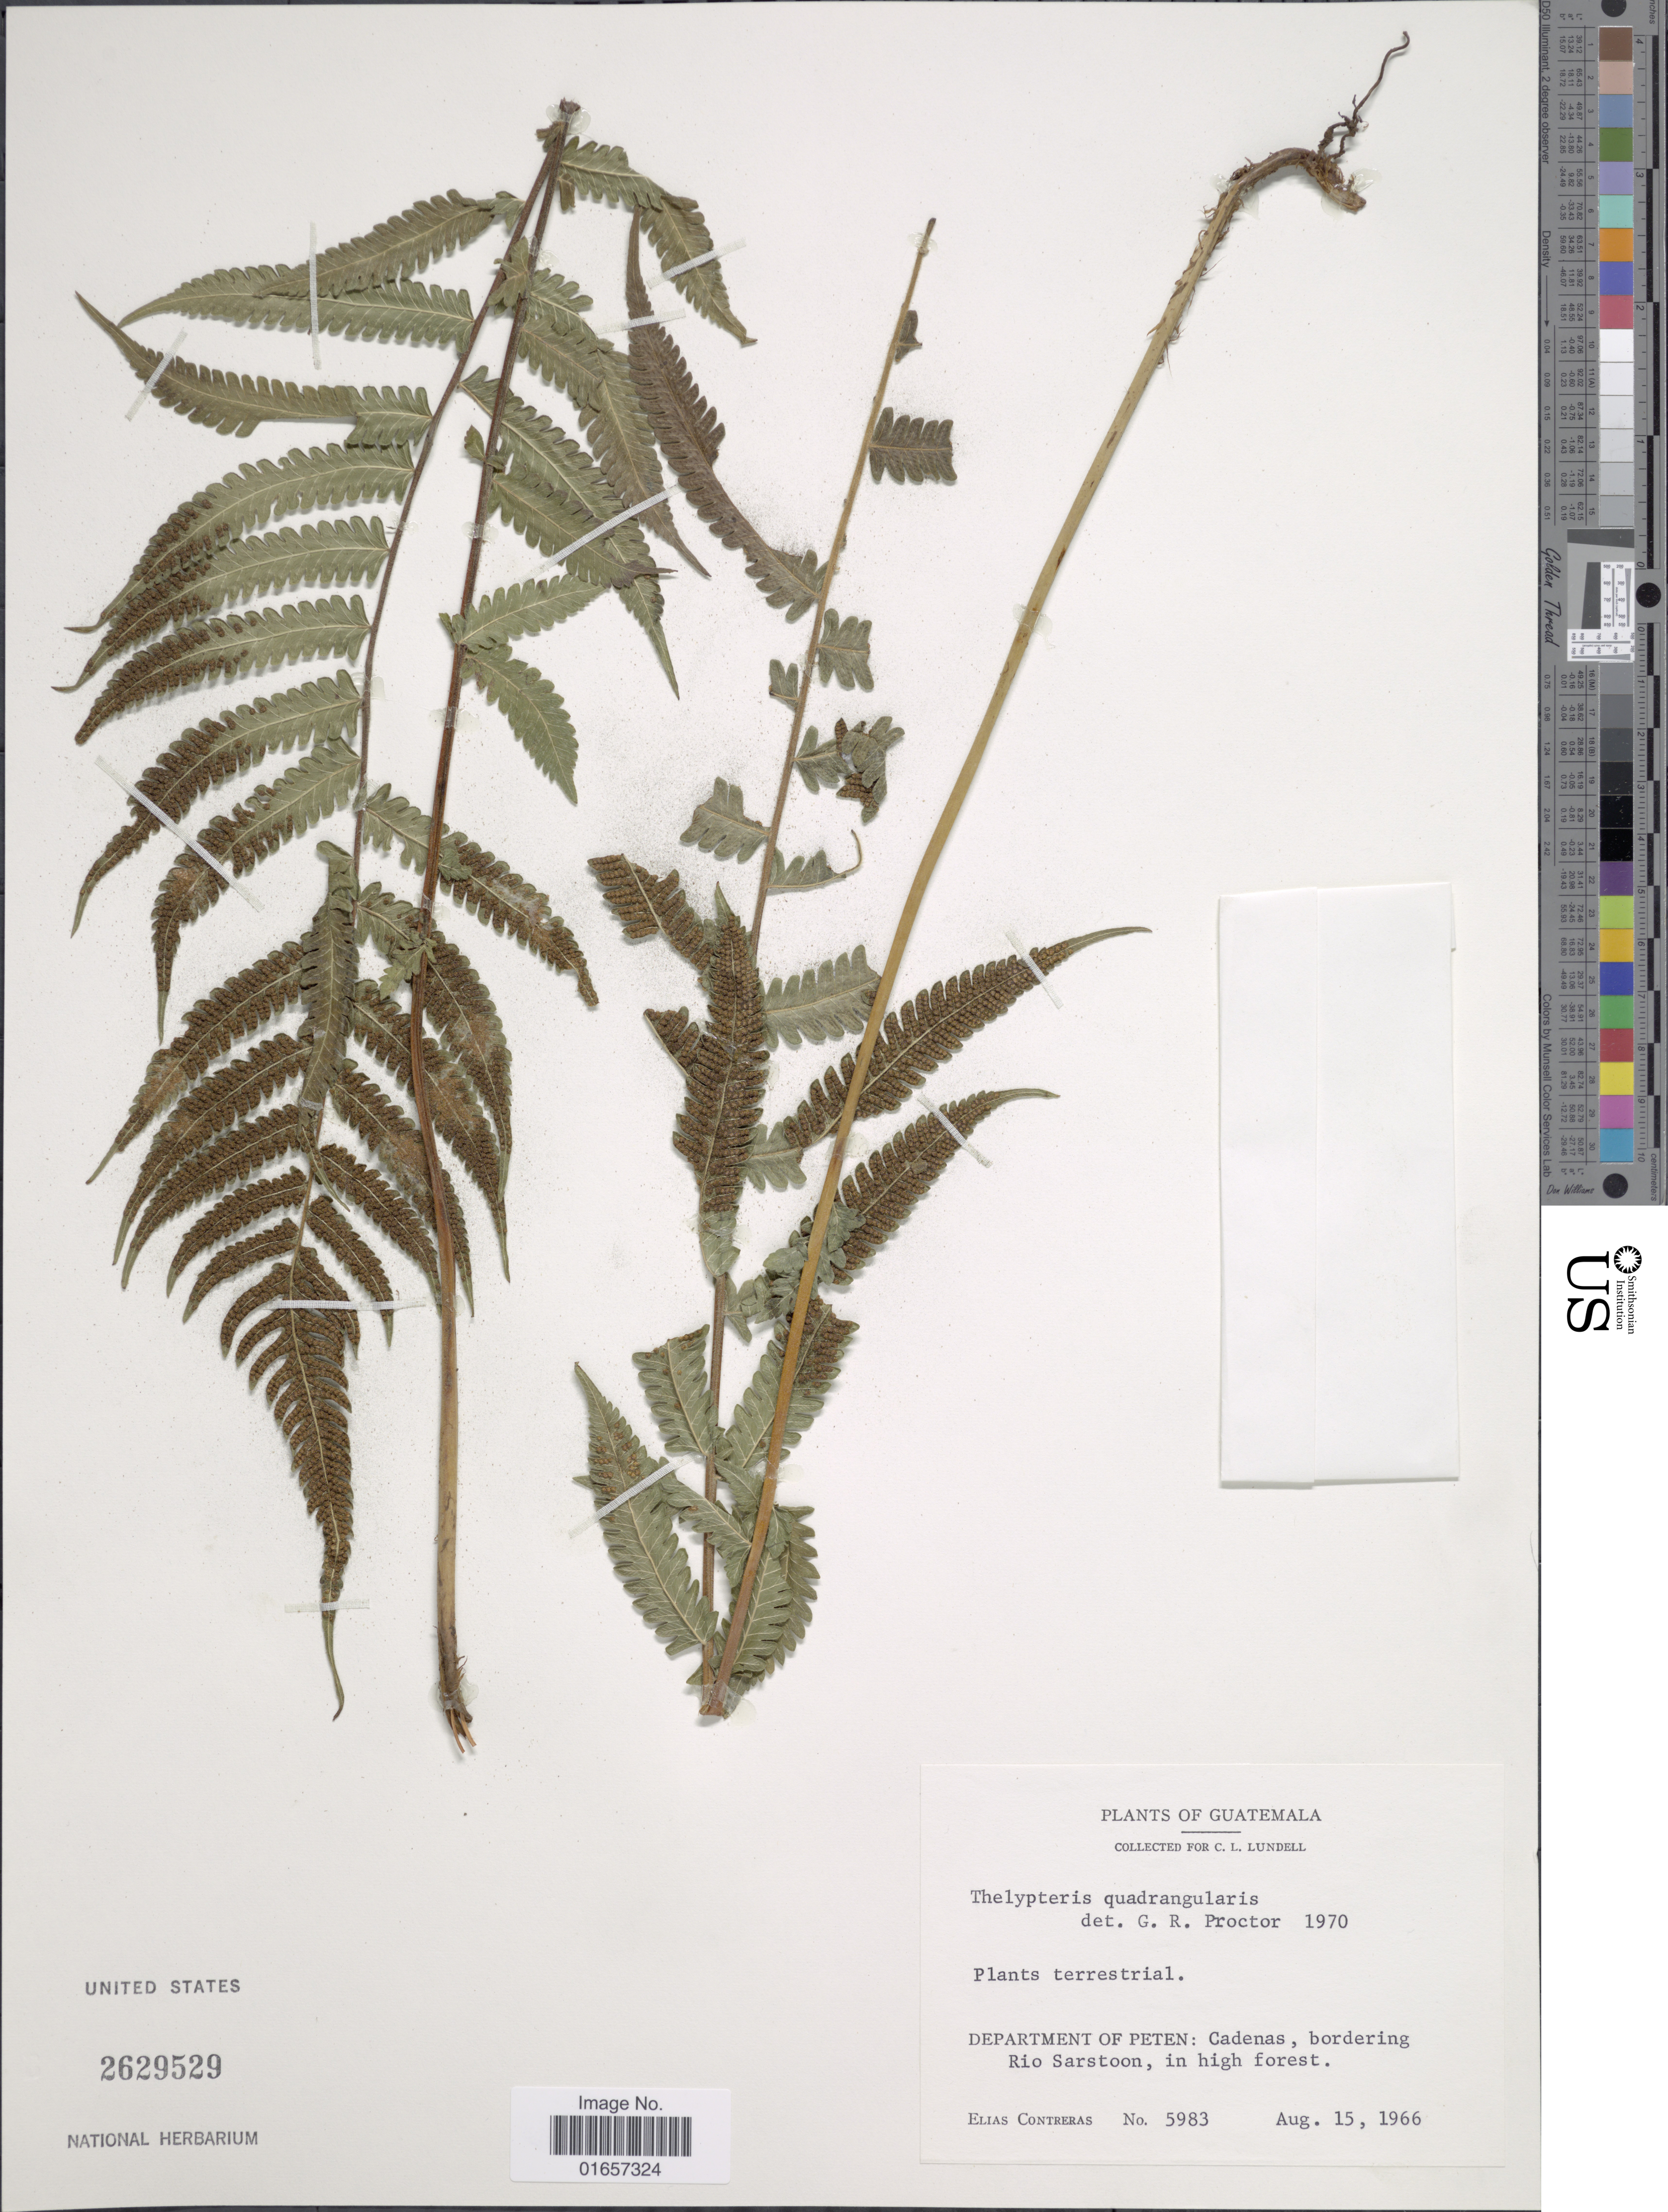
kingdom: Plantae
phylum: Tracheophyta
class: Polypodiopsida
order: Polypodiales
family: Thelypteridaceae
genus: Christella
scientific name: Christella hispidula var. hispidula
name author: (Decne.) Holttum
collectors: E. Contreras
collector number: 5983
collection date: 1966-08-15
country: Guatemala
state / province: El Petén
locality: Cadenas, bordering Rio Sarstoon, in high forest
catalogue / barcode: US 2629529